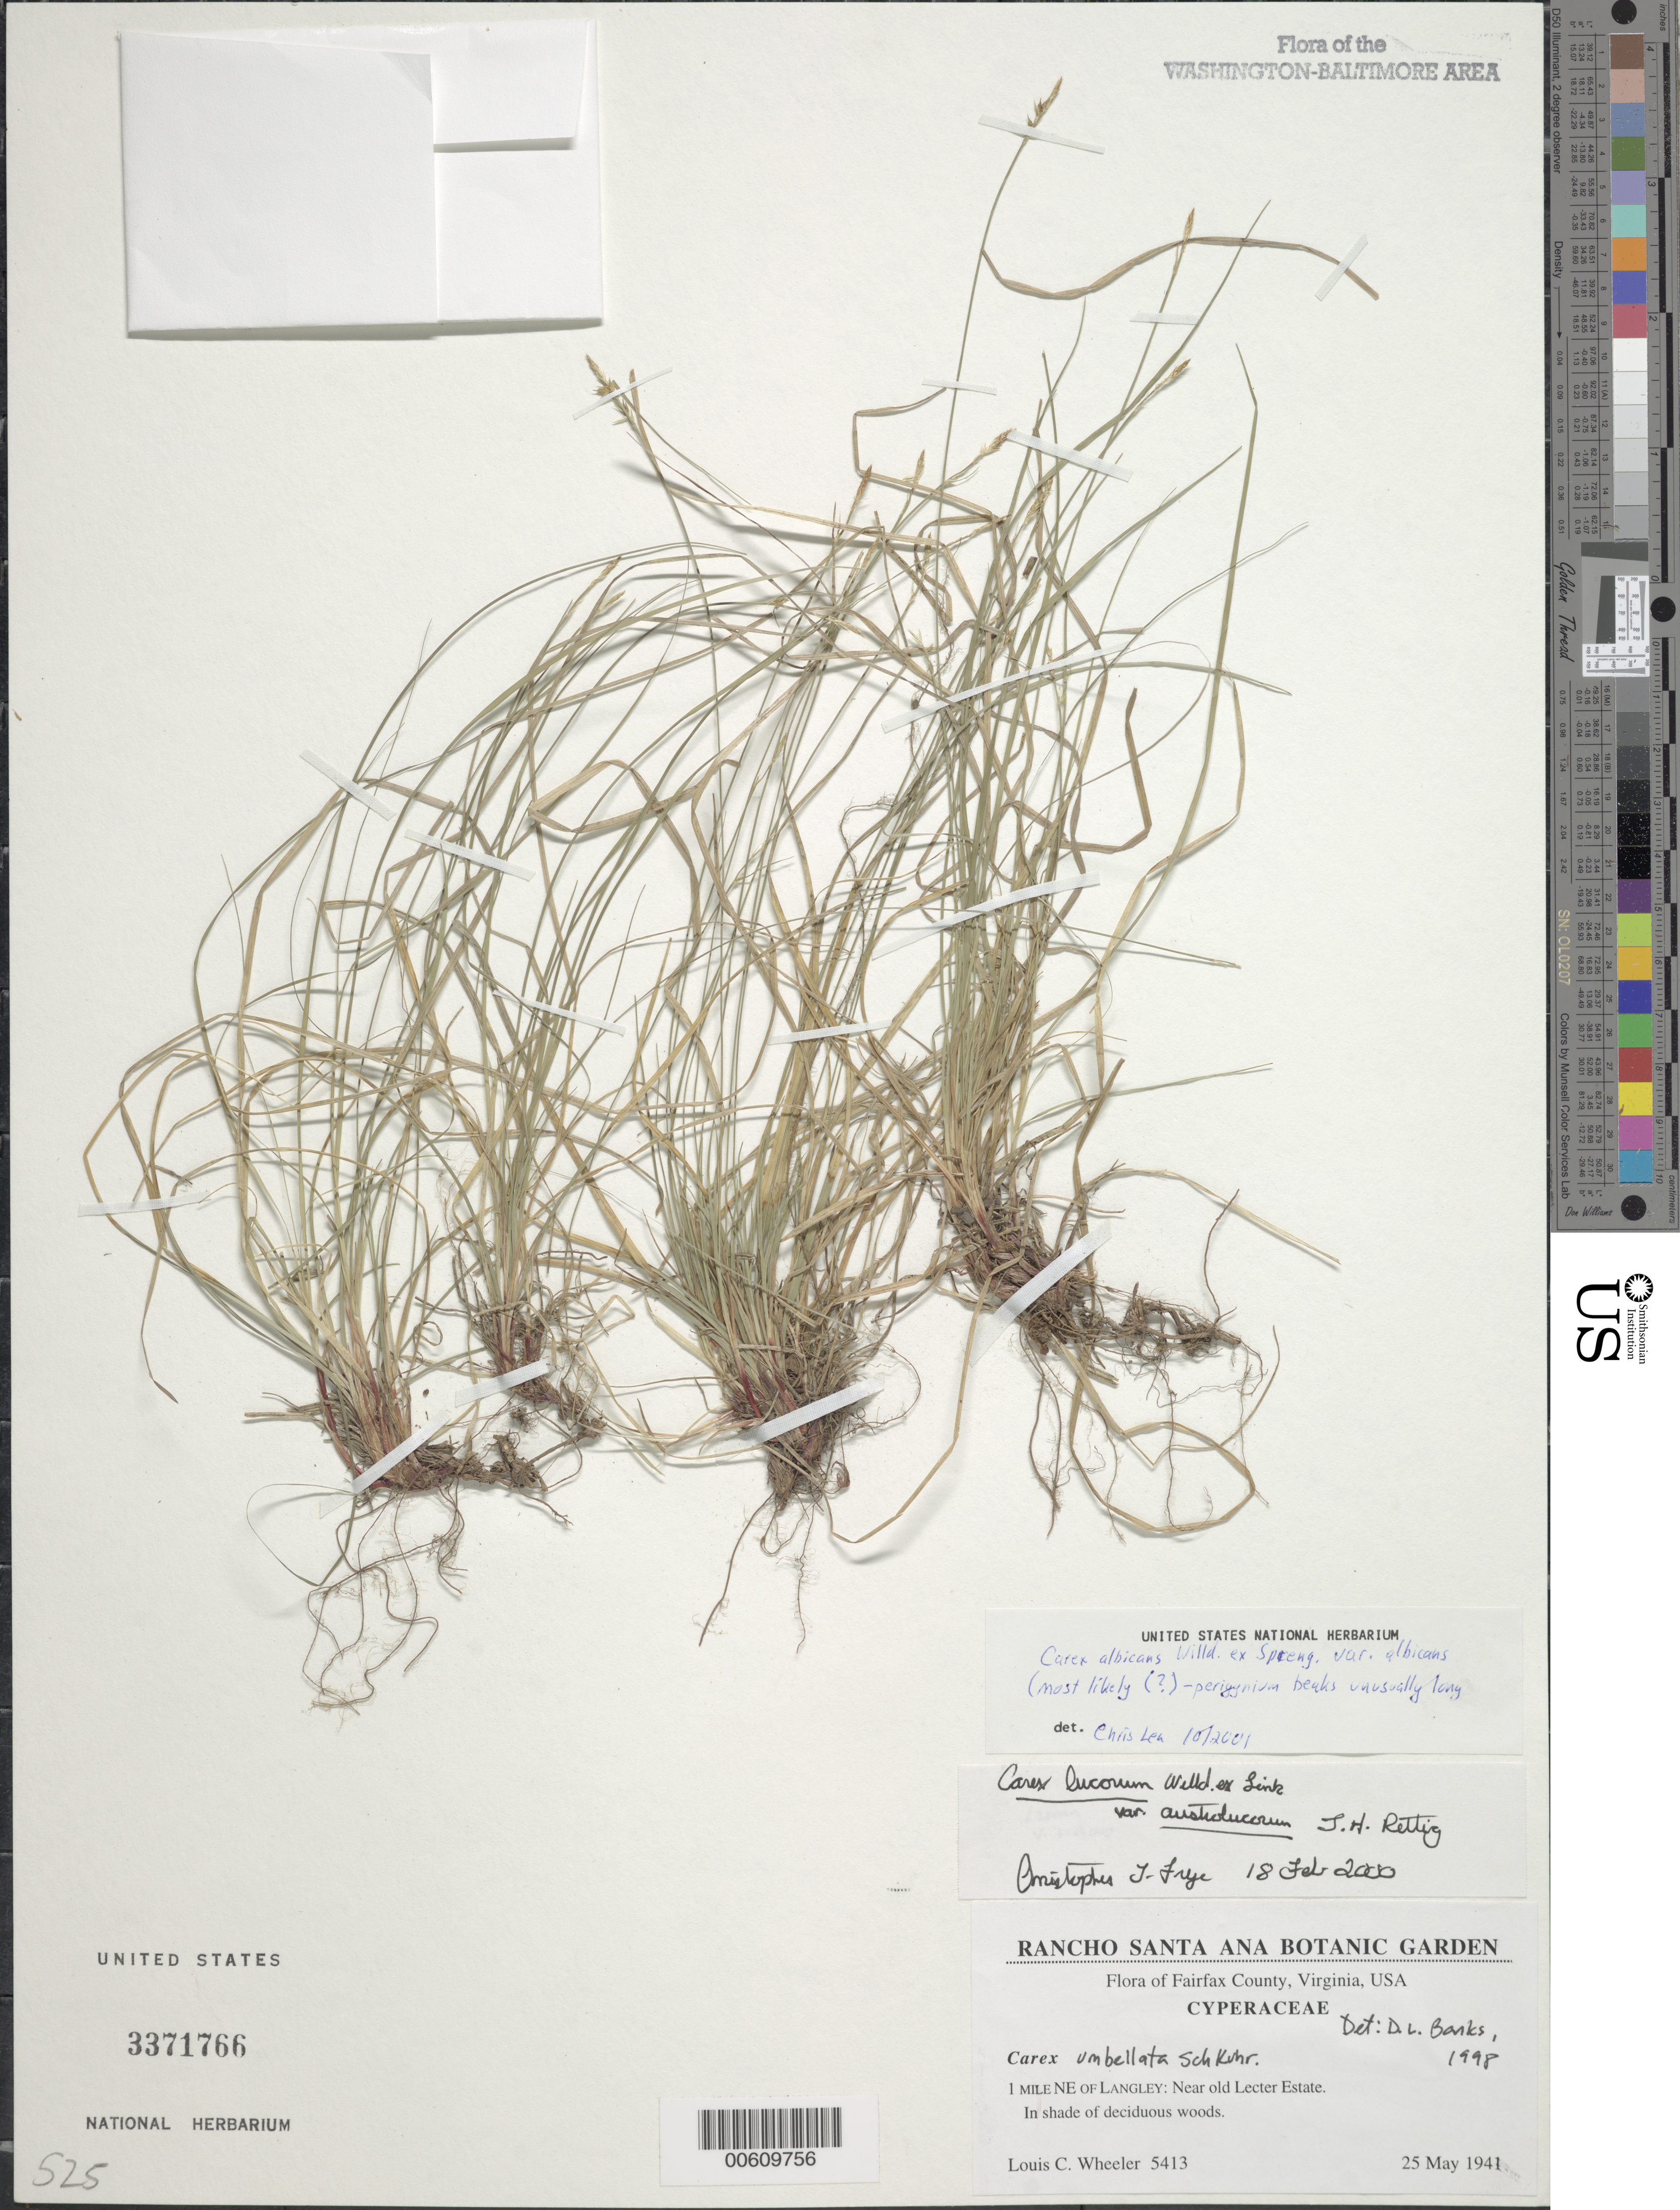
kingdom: Plantae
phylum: Tracheophyta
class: Liliopsida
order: Poales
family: Cyperaceae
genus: Carex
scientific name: Carex albicans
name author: Willd. ex Spreng.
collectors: L. C. Wheeler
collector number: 5413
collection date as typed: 25 May 1941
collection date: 1941-05-25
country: United States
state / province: Virginia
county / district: Fairfax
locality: N of Langley, near Old Lecter Estate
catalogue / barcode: US 3371766